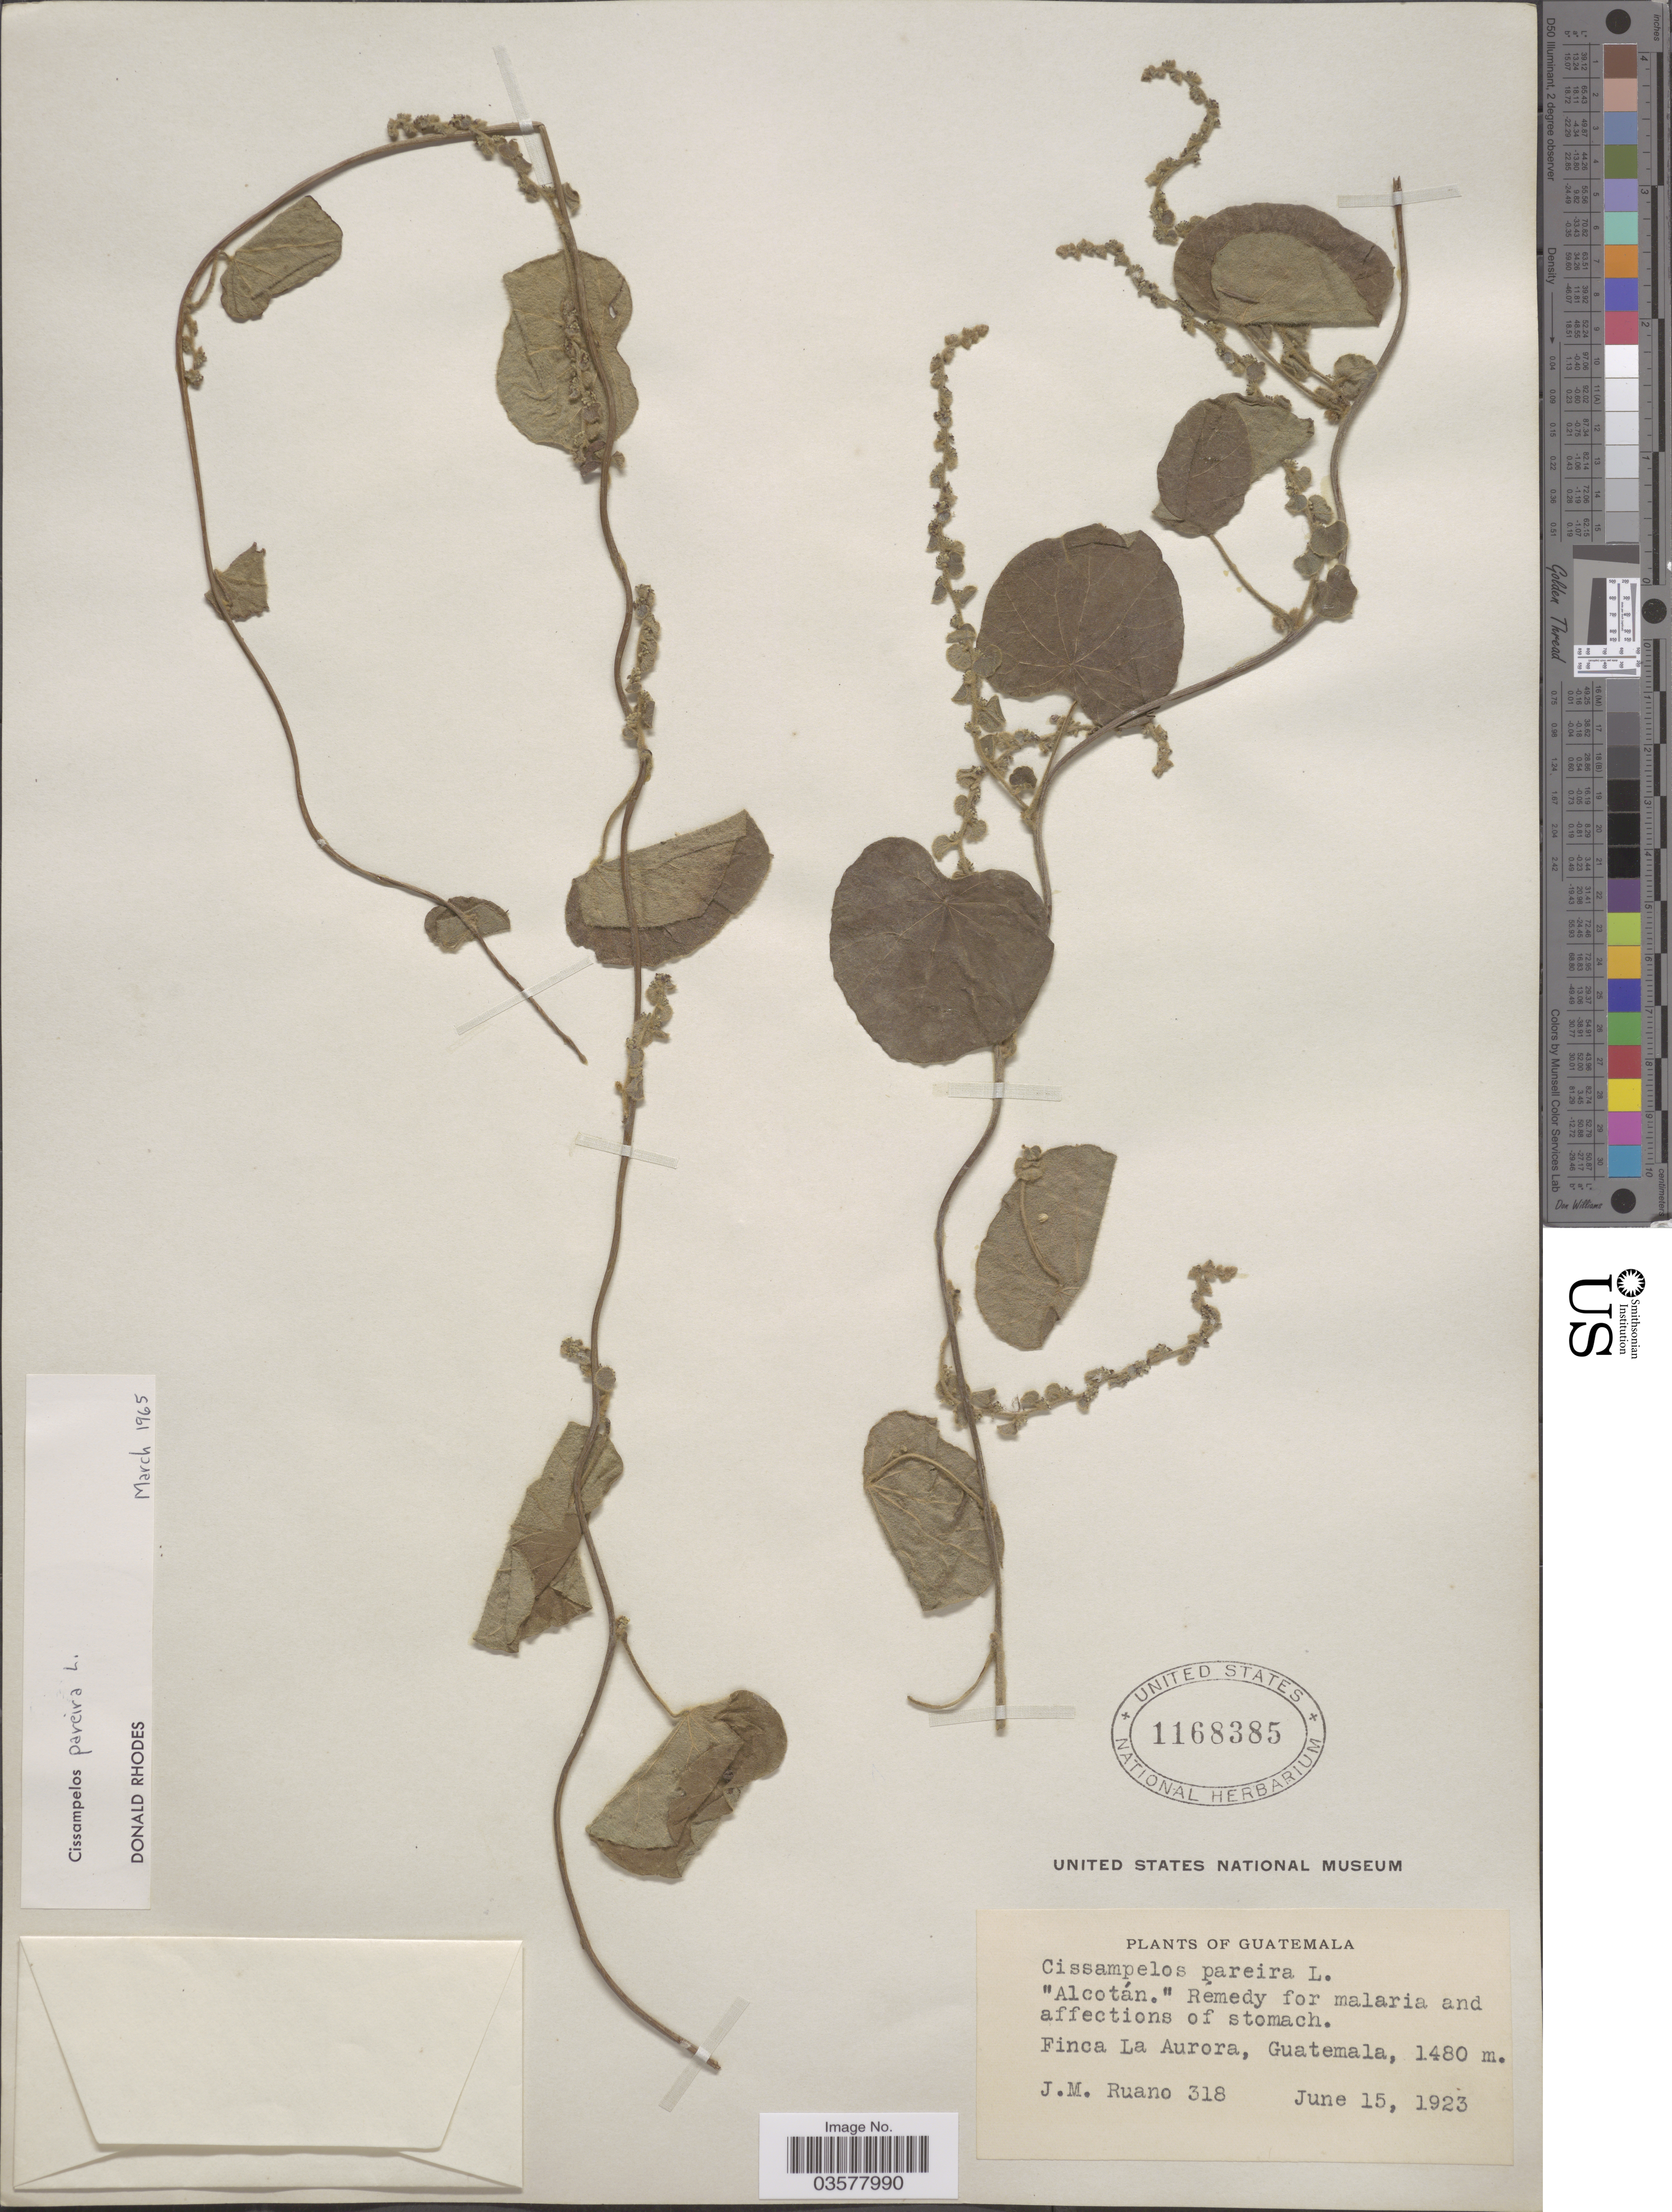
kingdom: Plantae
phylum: Tracheophyta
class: Magnoliopsida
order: Ranunculales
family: Menispermaceae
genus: Cissampelos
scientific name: Cissampelos pareira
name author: L.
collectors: J. Ruano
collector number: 318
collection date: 1923-06-15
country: Guatemala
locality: Finca La Aurora.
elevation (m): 1480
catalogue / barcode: US 1168385